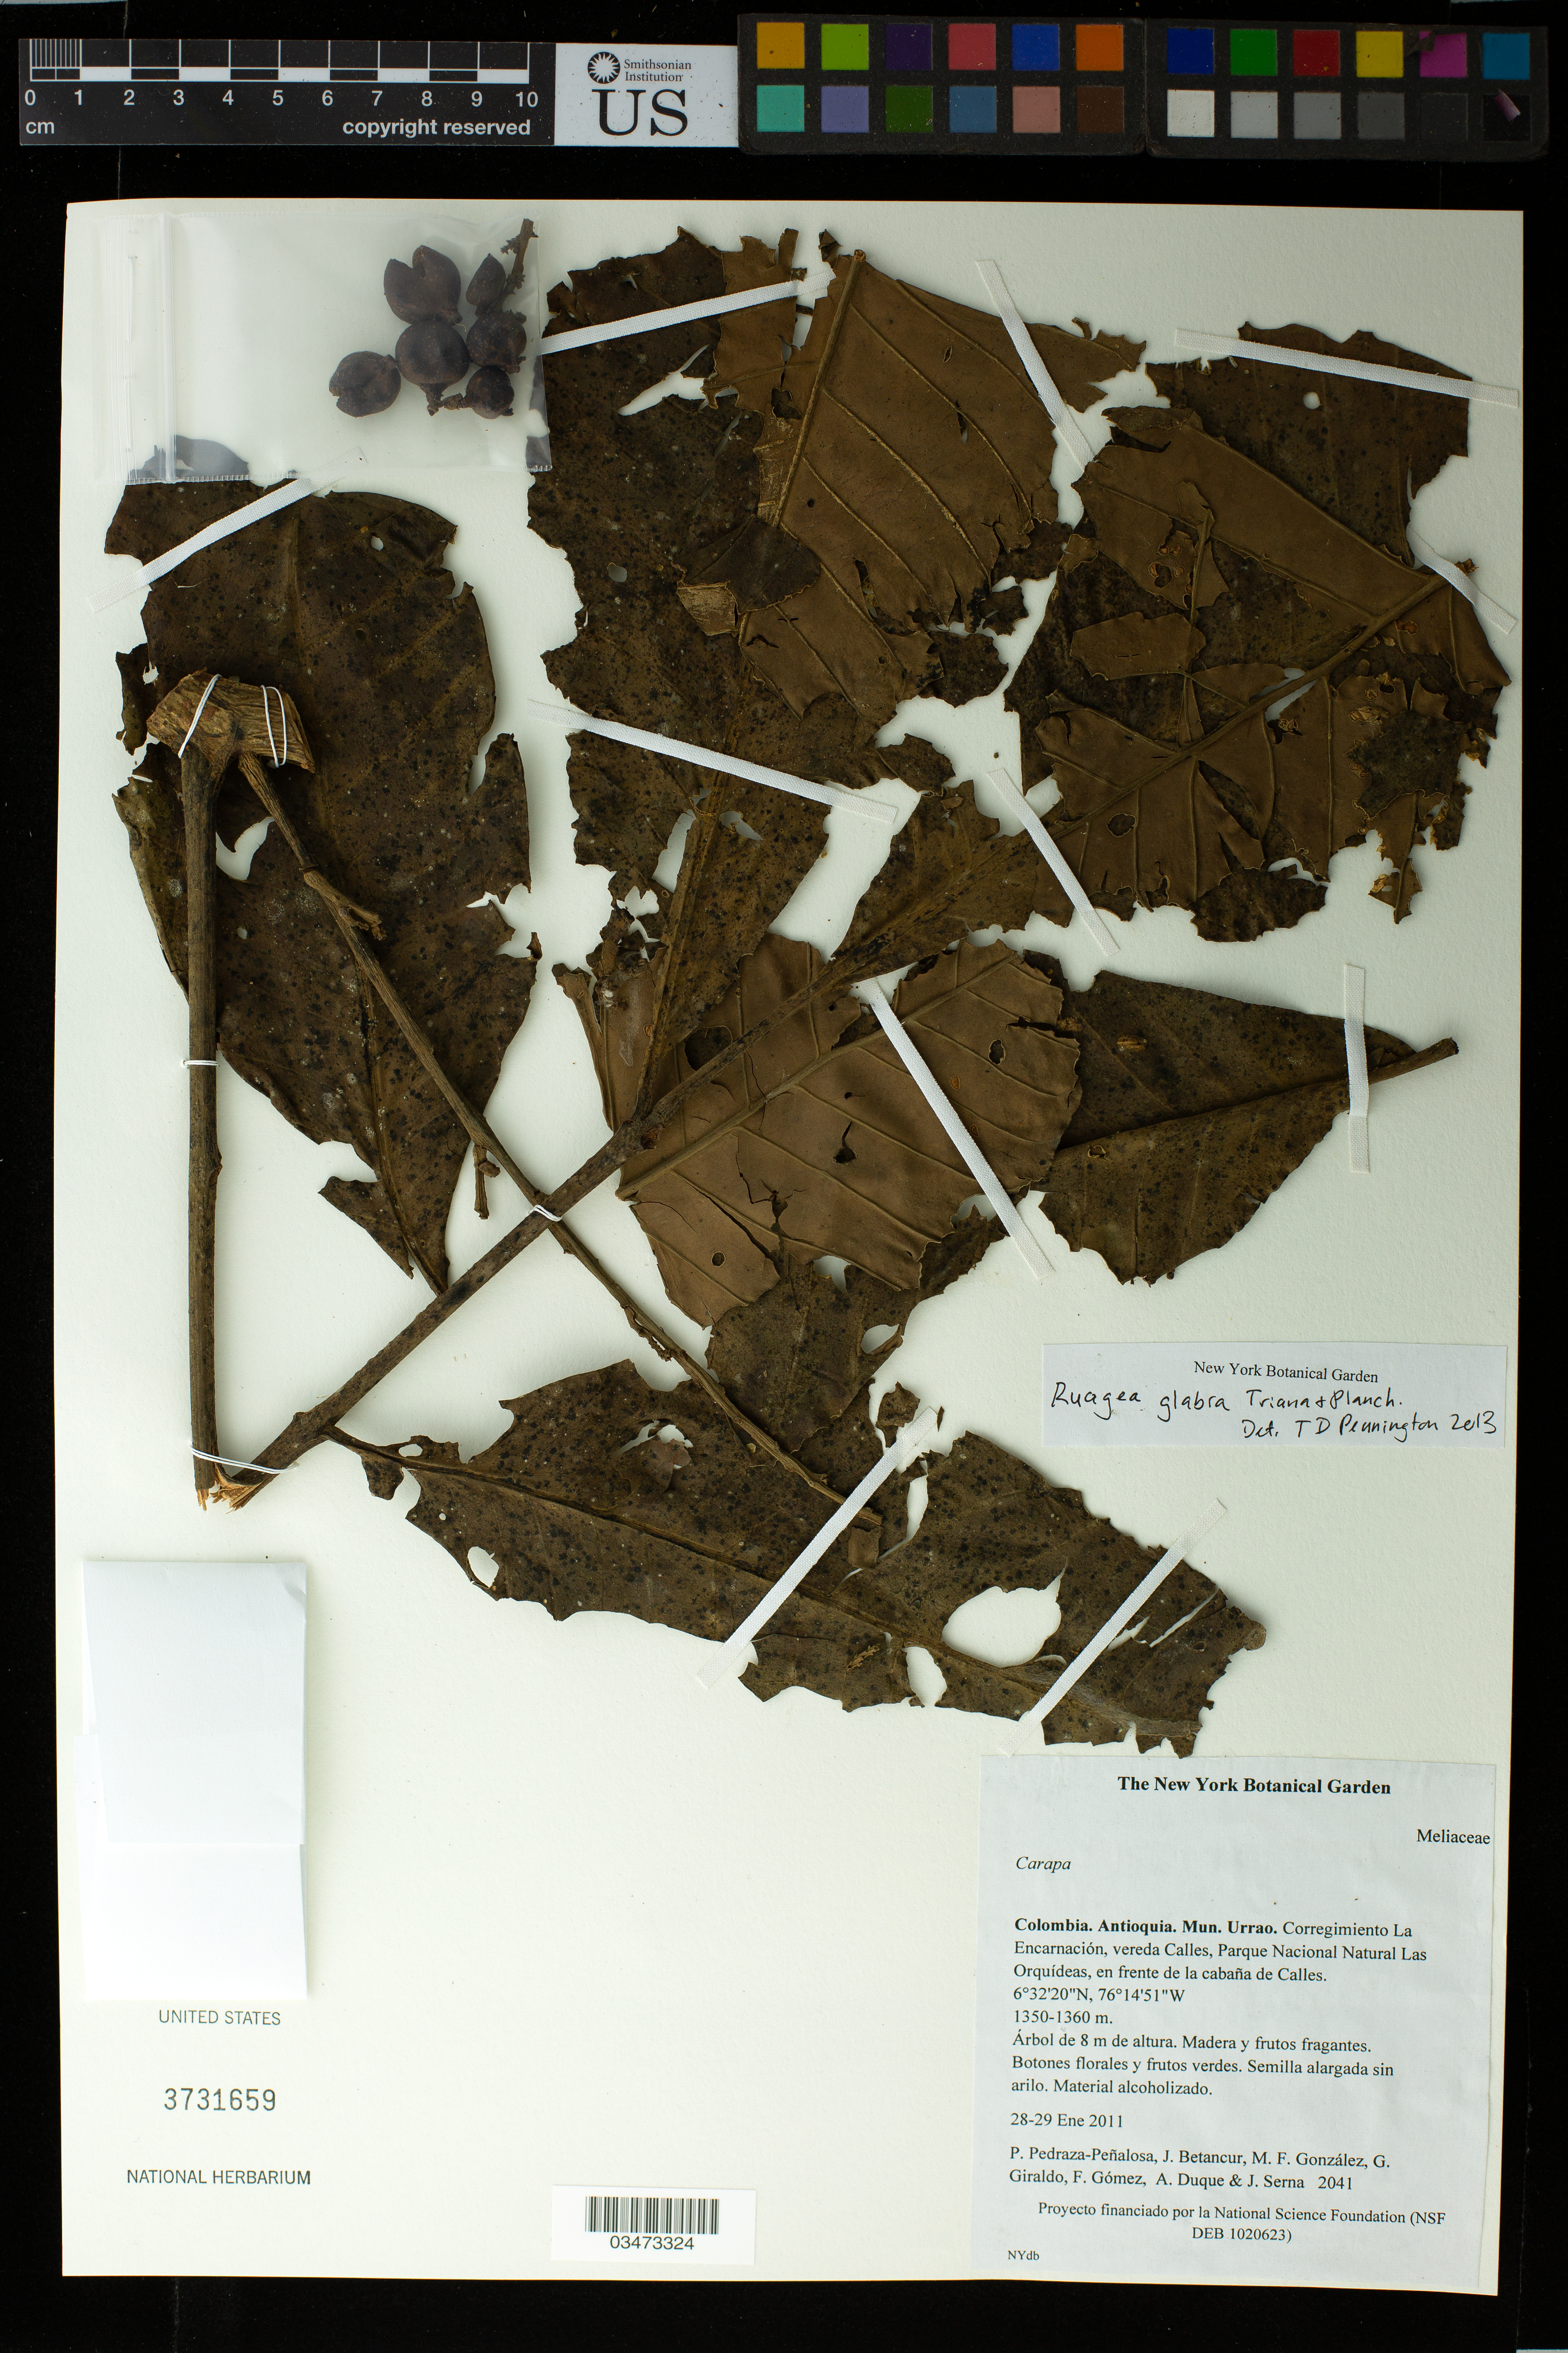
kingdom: Plantae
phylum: Tracheophyta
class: Magnoliopsida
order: Sapindales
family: Meliaceae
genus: Ruagea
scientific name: Ruagea glabra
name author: Triana & Planch.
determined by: Pennington, T. D., (K)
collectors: P. Pedraza-Peñalosa, J. Betancur, M. Gonzalez, G. Giraldo & et al.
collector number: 2041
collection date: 2011-01-28/2011-01-29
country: Colombia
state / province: Antioquia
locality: Mun. Urrao. Corregimiento La Encarnacion, vereda Calles, Parque Nacional Natural Las Orquideas, en frente de la cabana de Calles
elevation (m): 1350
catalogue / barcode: US 3731659